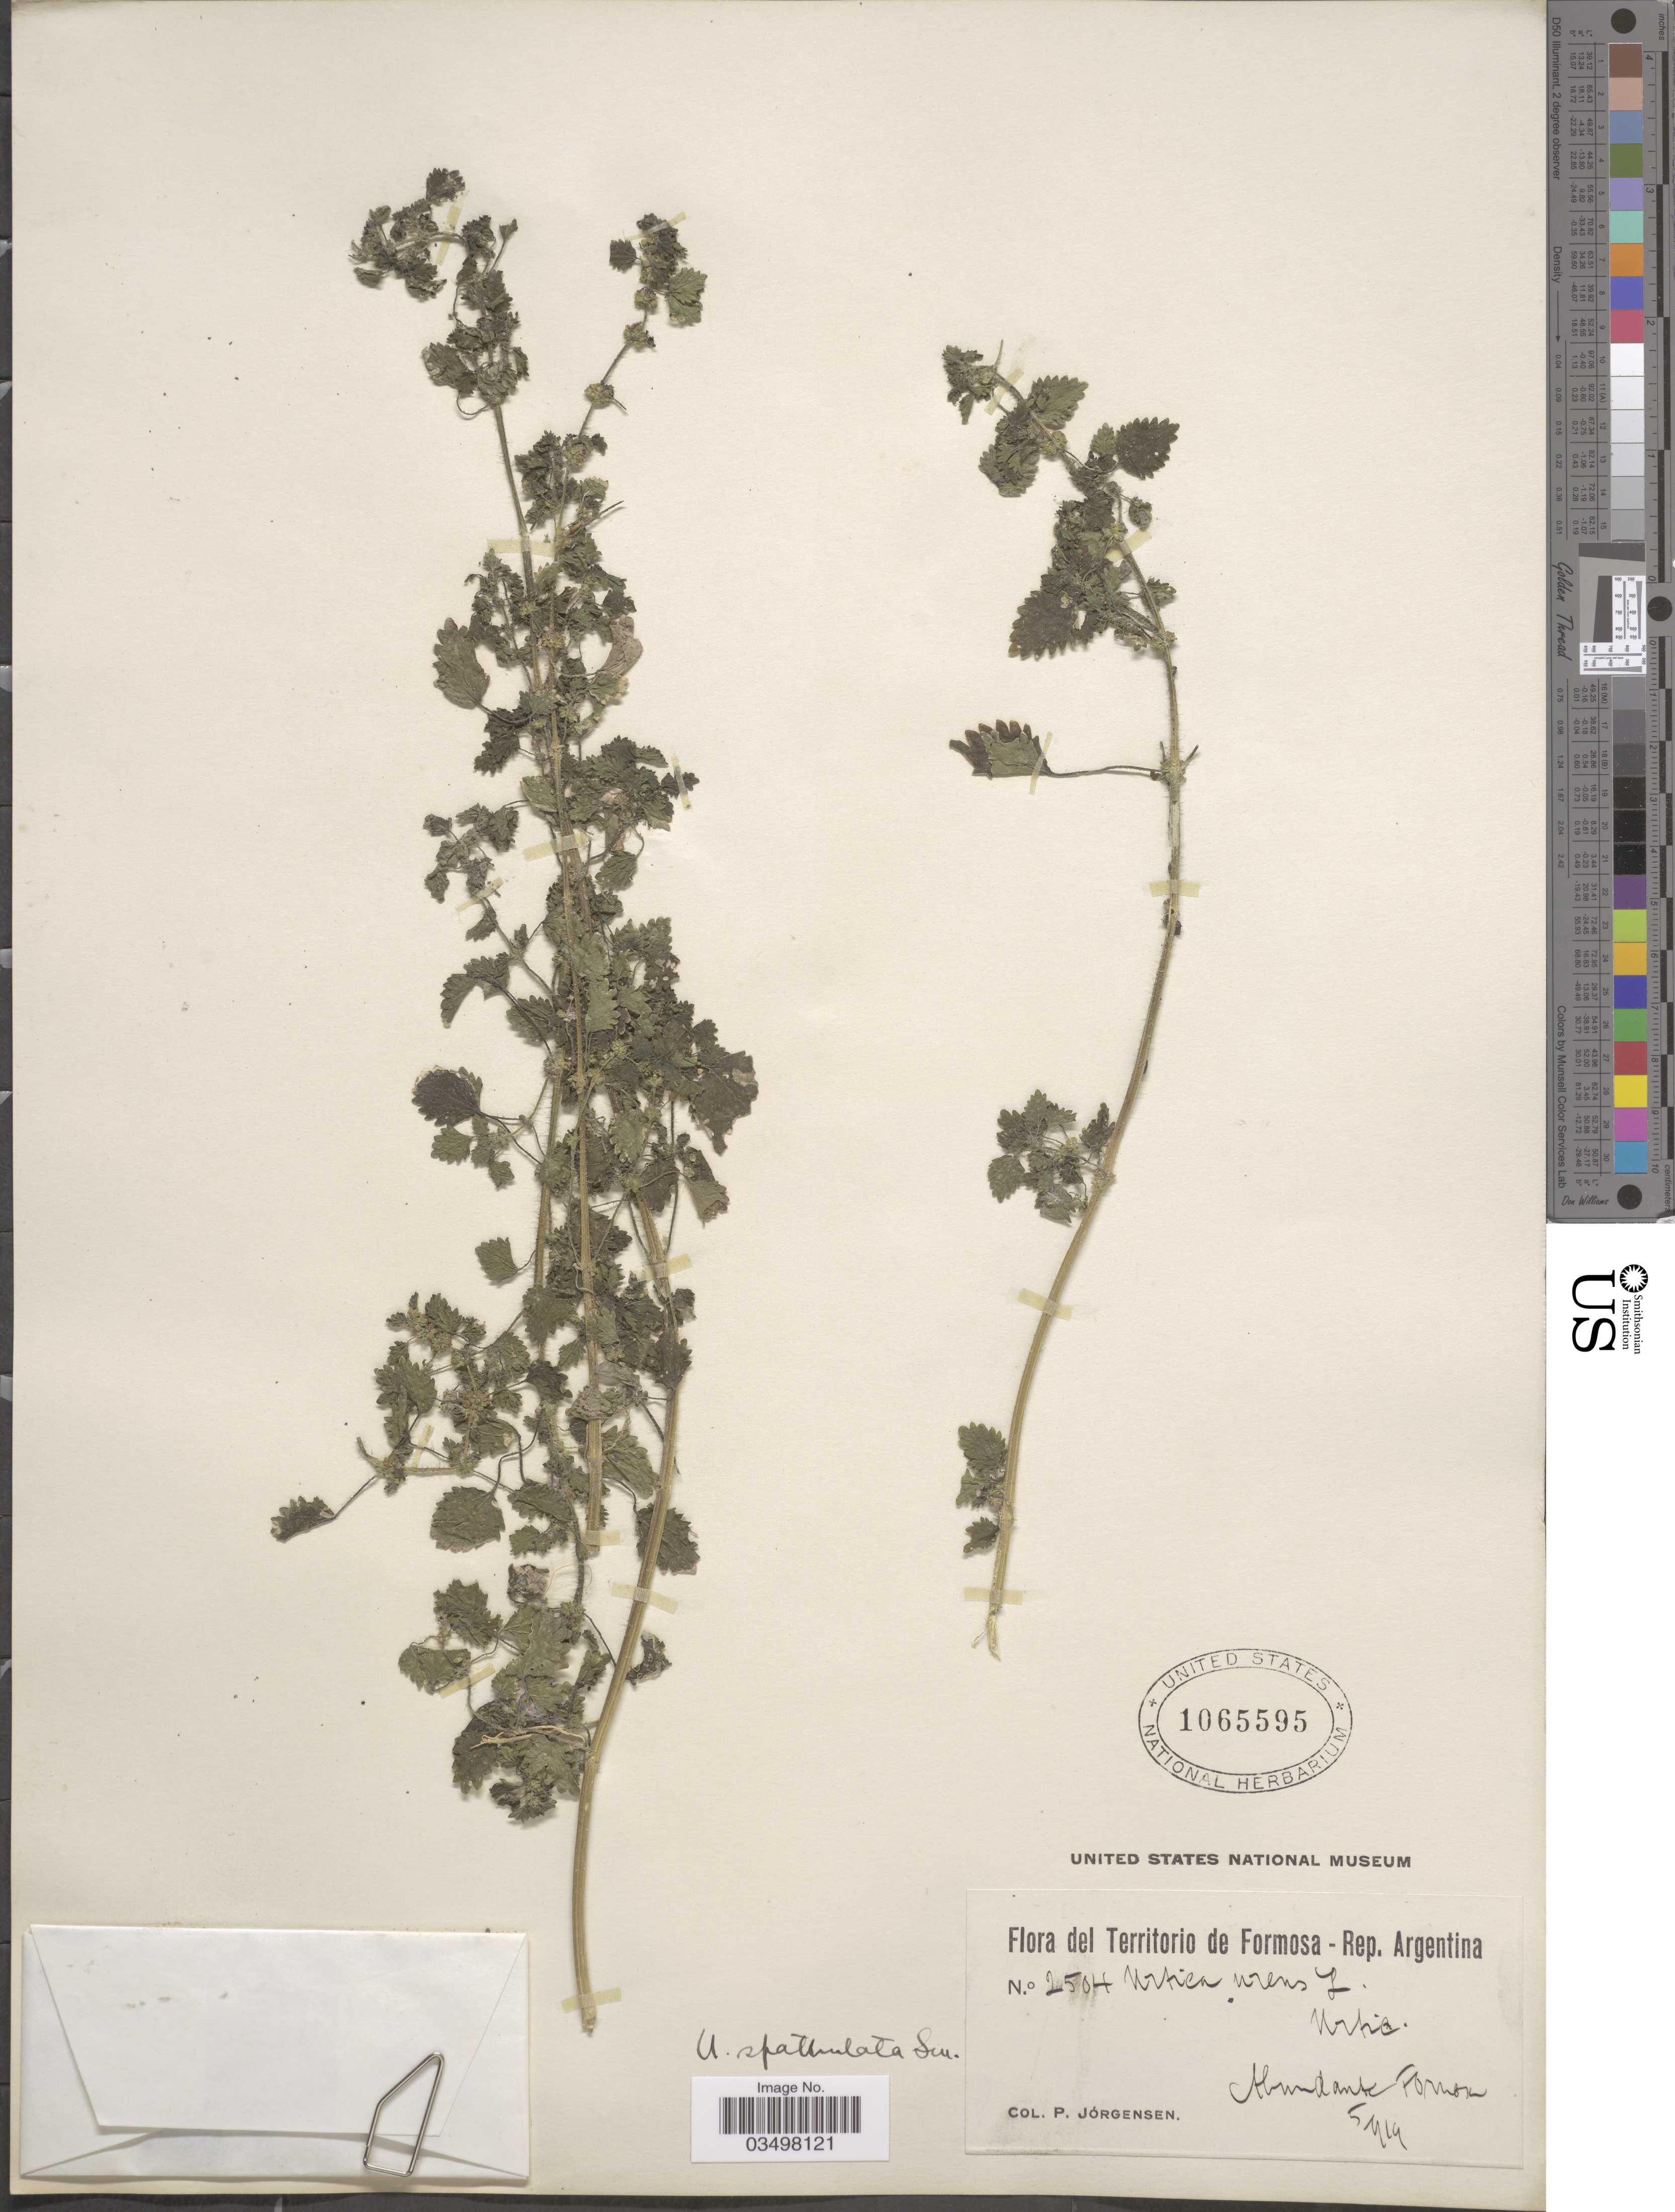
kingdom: Plantae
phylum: Tracheophyta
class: Magnoliopsida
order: Rosales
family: Urticaceae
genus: Urtica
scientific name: Urtica spathulata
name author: Sm.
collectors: P. Jörgensen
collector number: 2504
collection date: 1919-05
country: Argentina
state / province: Formosa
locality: Abundante Formosa.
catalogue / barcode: US 1065595